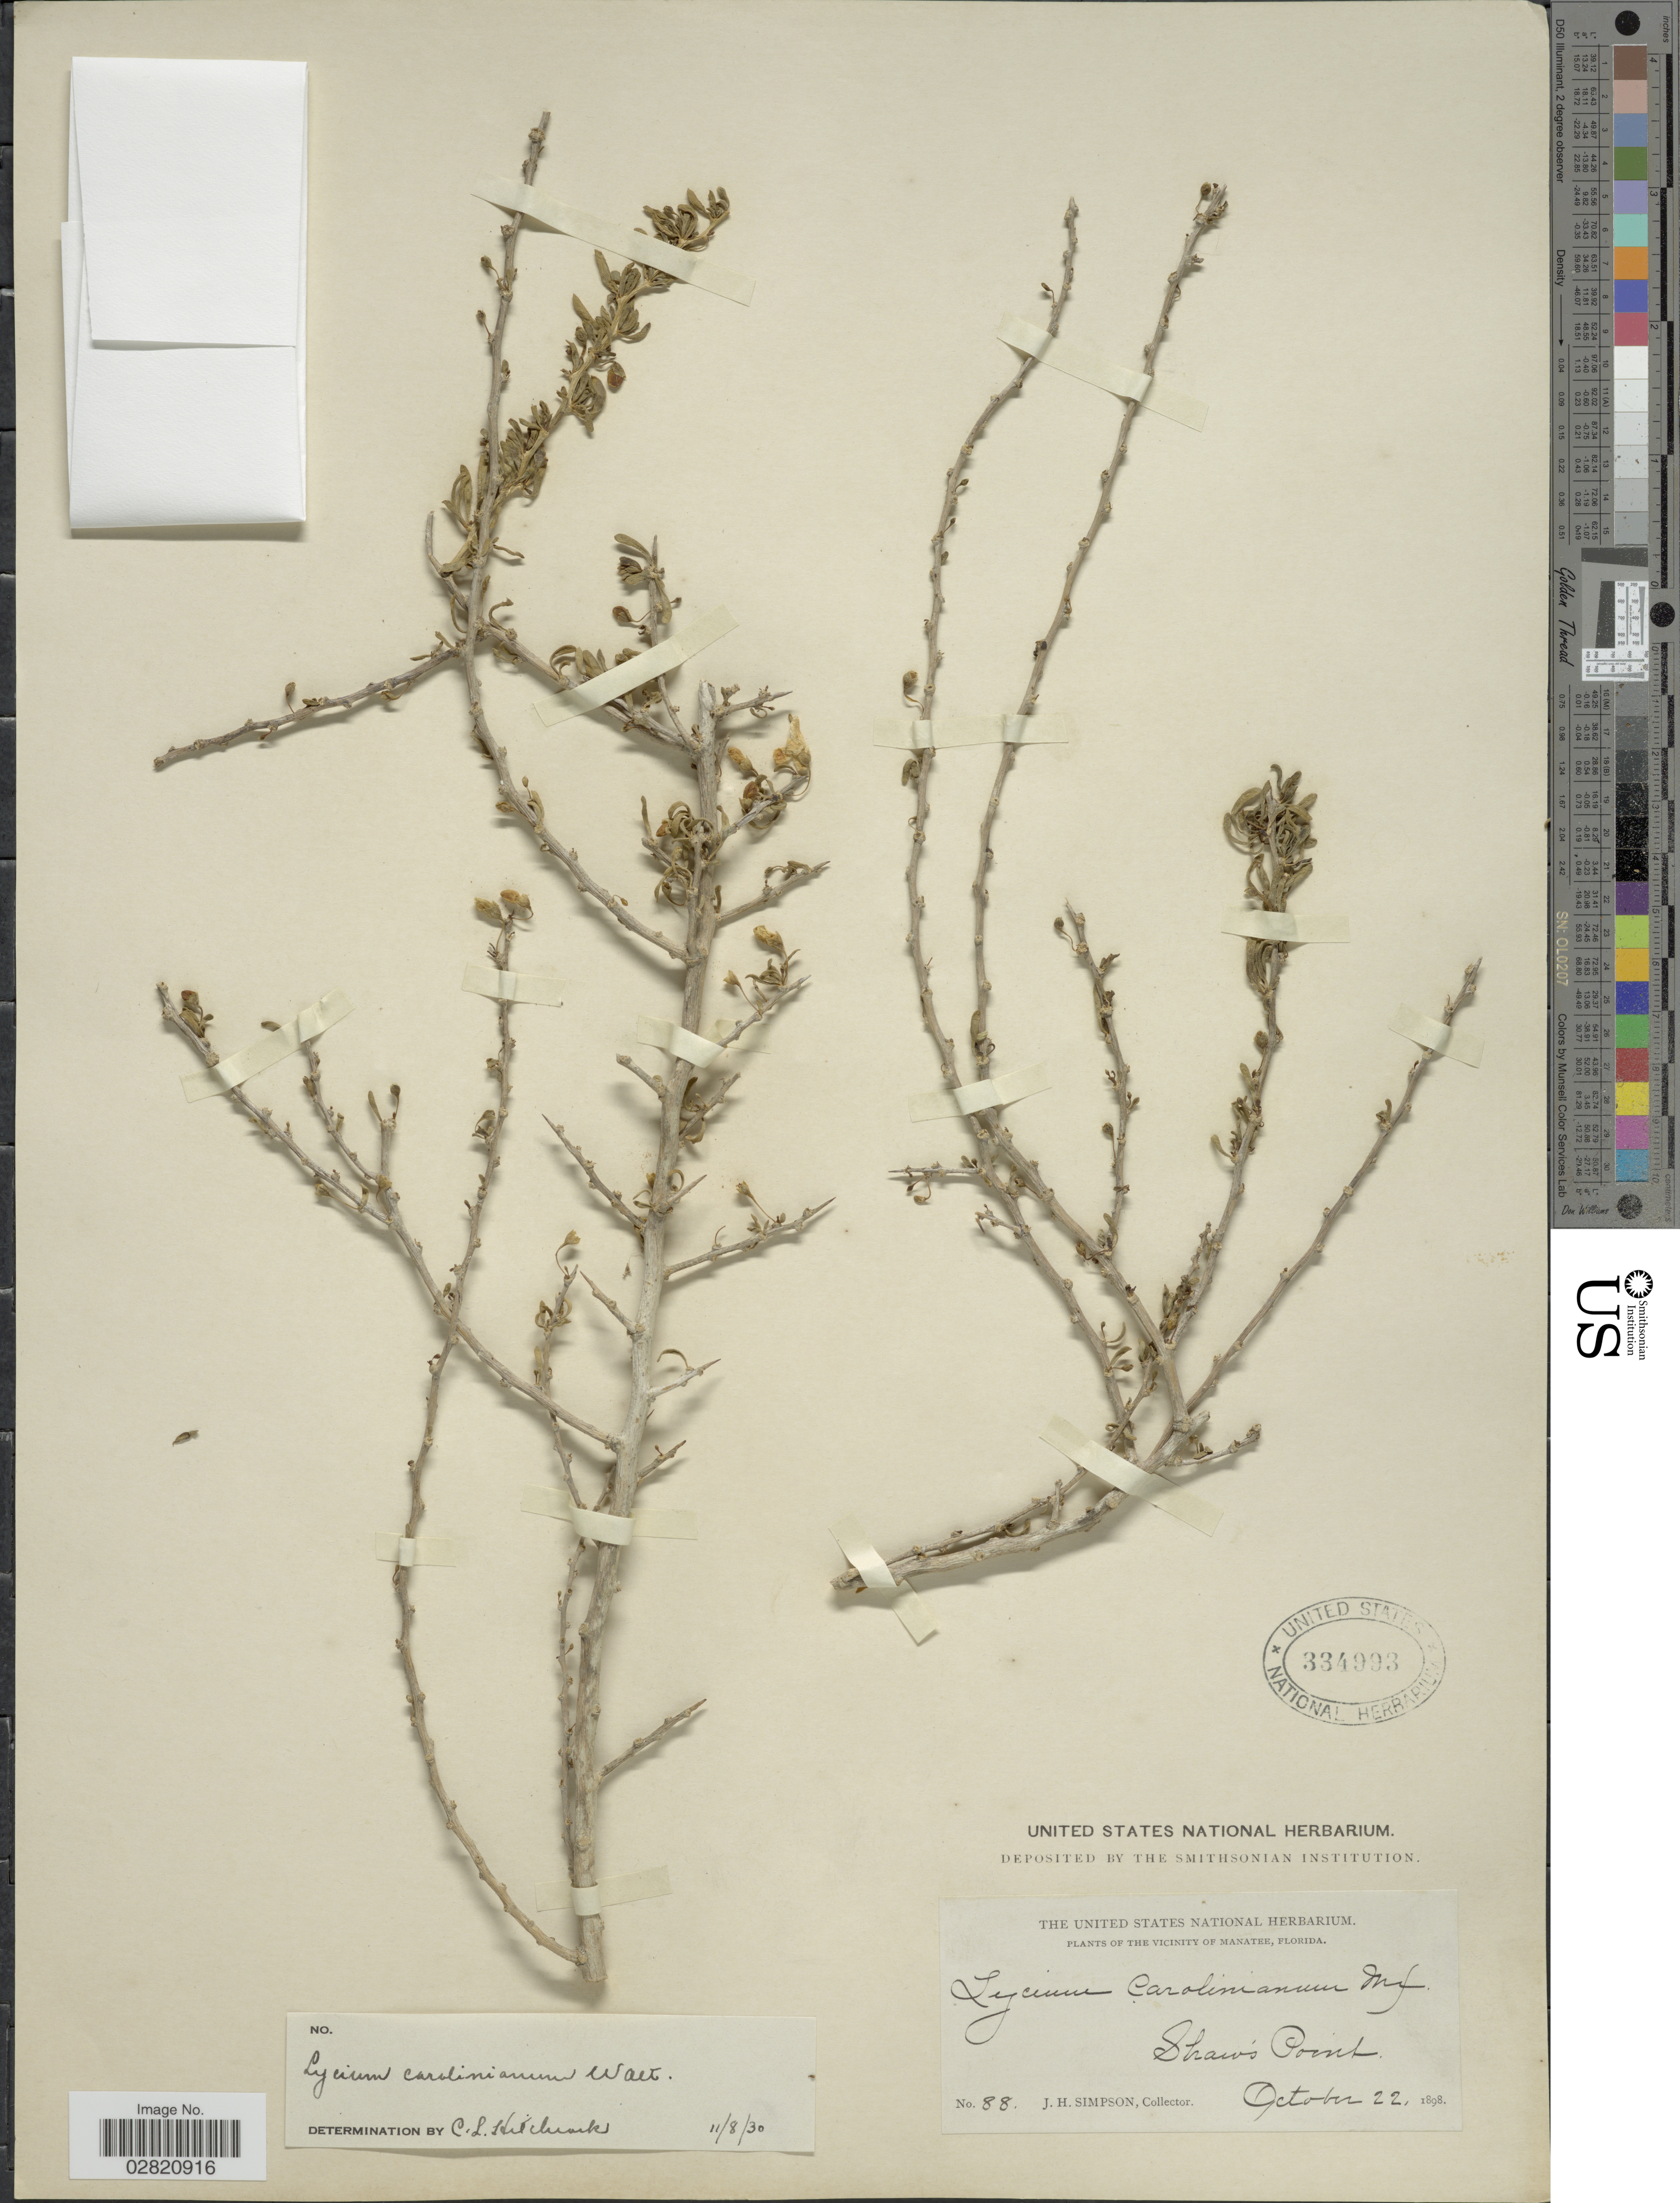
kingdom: Plantae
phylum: Tracheophyta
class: Magnoliopsida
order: Solanales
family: Solanaceae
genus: Lycium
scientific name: Lycium carolinianum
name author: Walter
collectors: J. H. Simpson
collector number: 88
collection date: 1898-10-22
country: United States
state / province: Florida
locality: Vicinity of Manatee, Shaw's Point.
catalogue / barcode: US 334993